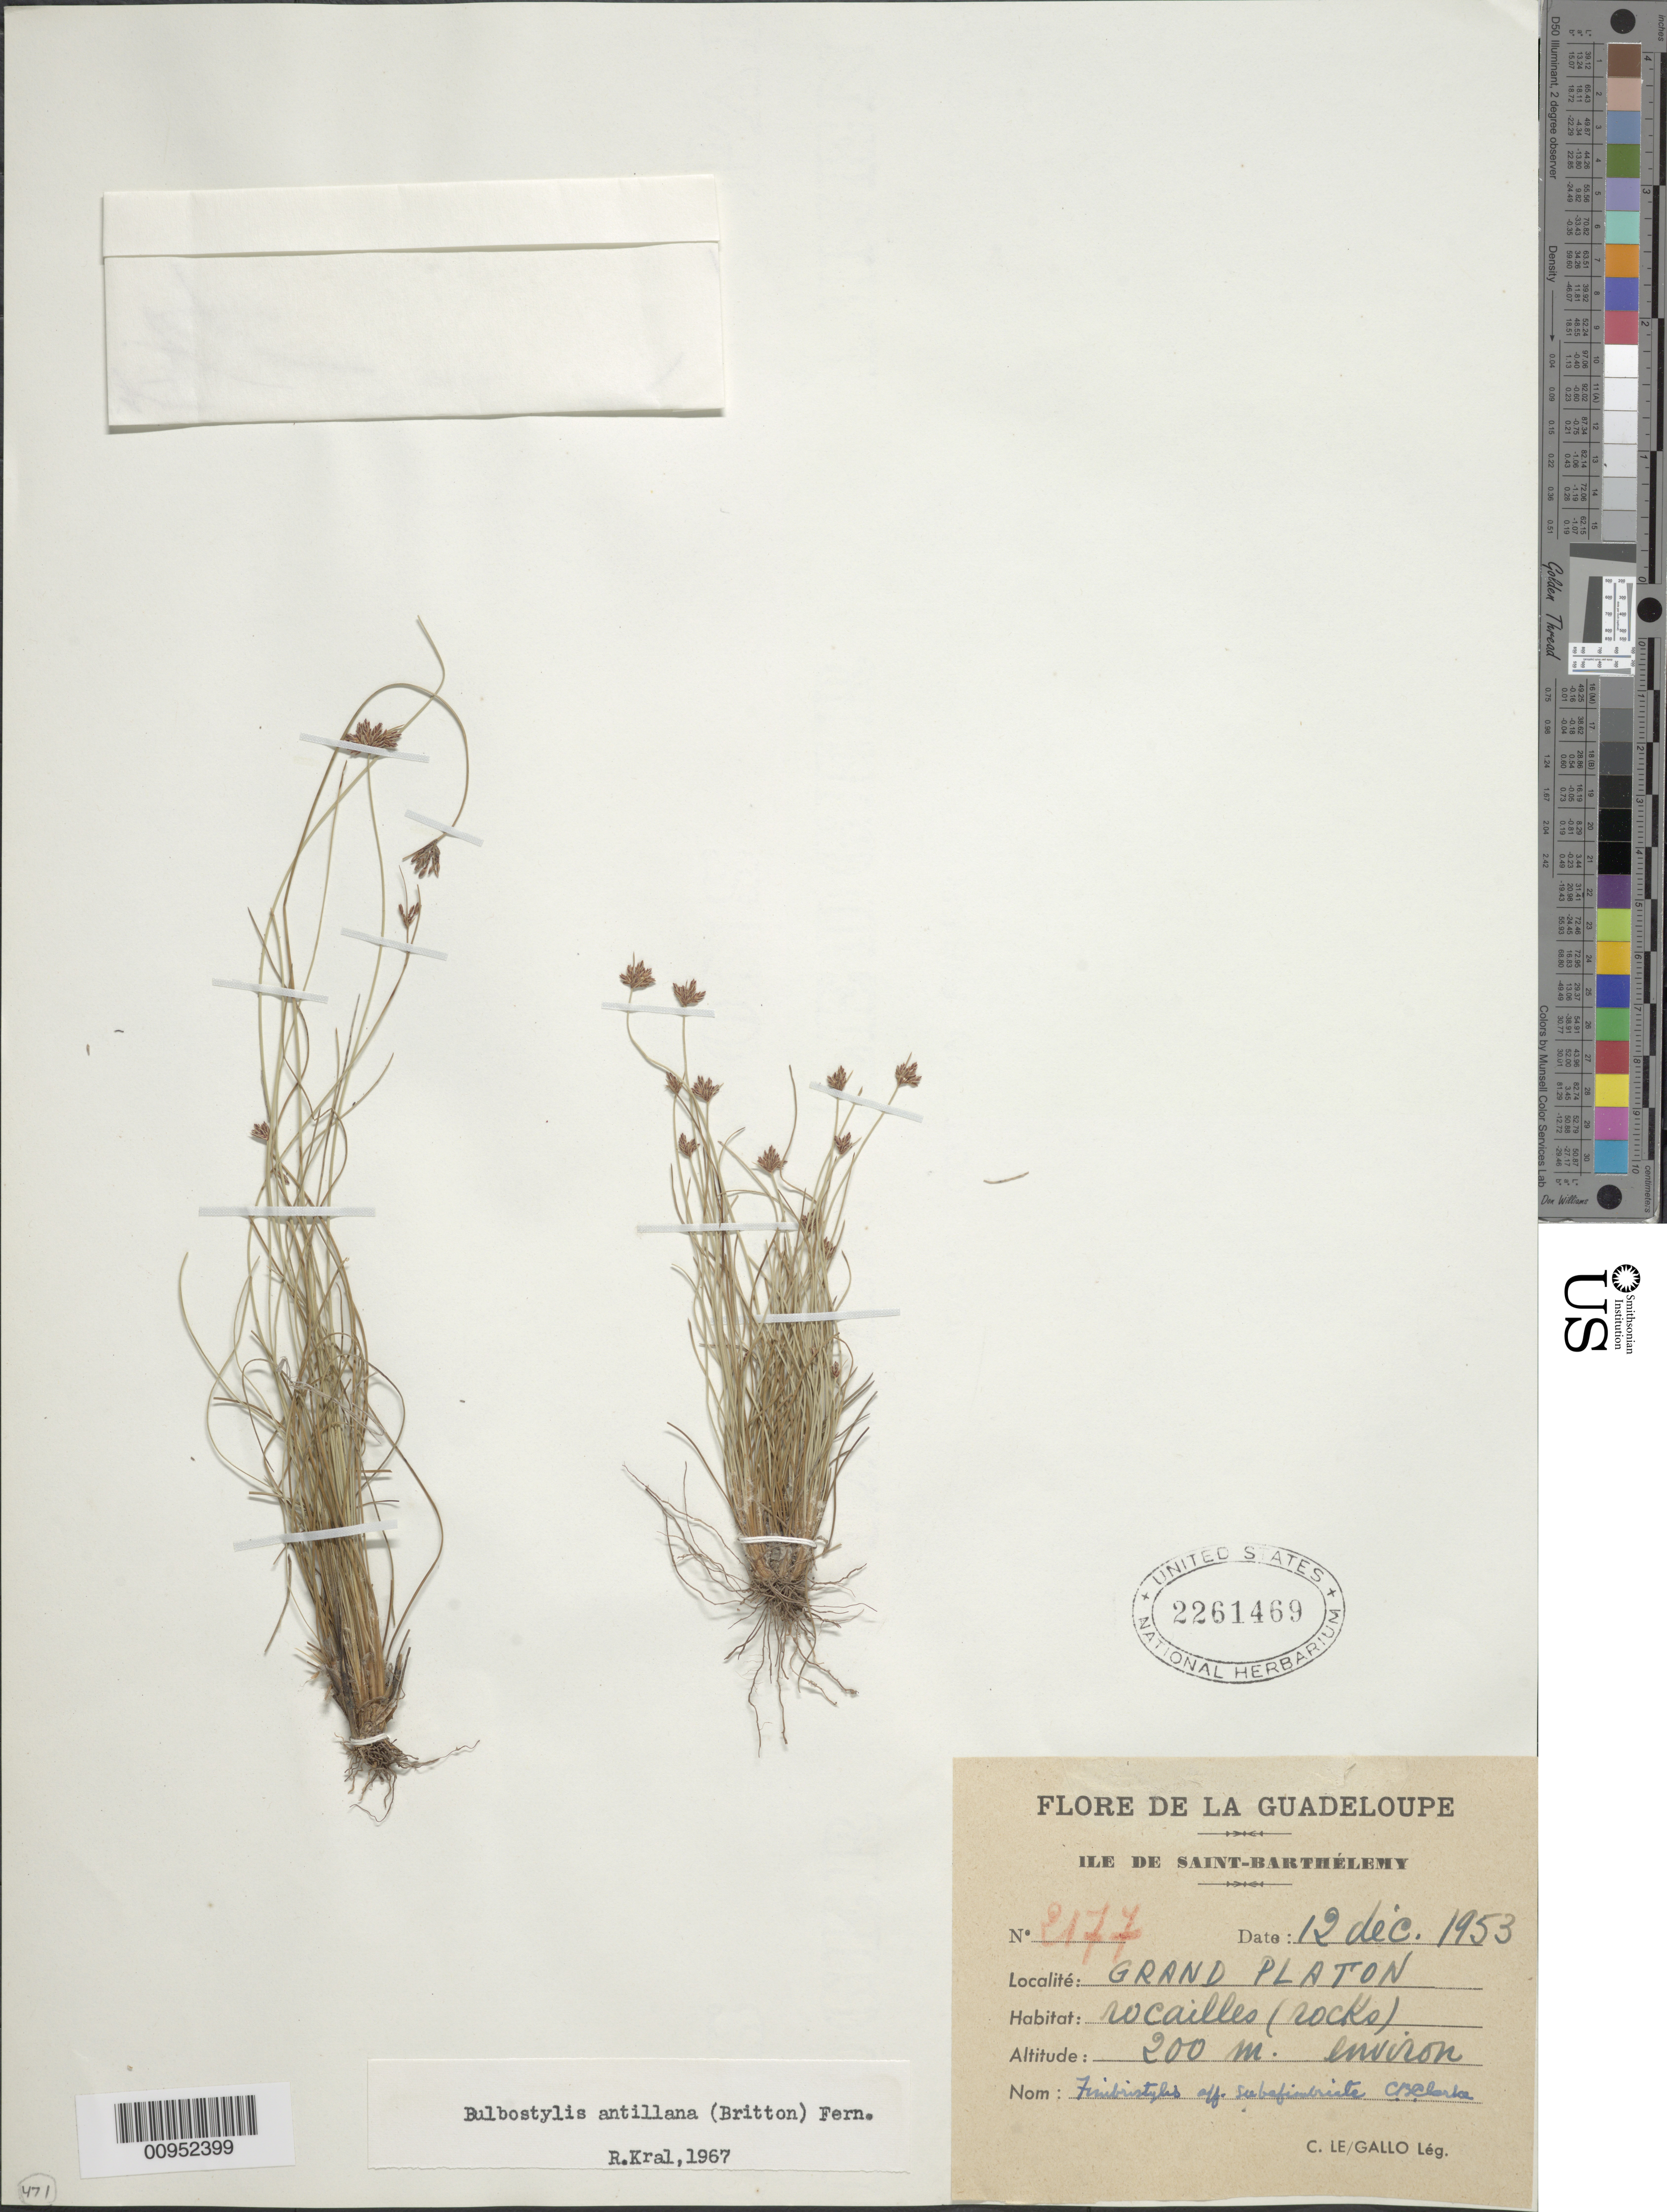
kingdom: Plantae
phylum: Tracheophyta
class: Liliopsida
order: Poales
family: Cyperaceae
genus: Bulbostylis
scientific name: Bulbostylis antillana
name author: (Britton) Fernald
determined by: Kral, Robert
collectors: C. Le Gallo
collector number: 2177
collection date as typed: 12 Dec 1953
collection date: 1953-12-12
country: Saint Barthélemy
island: St. Barthélemy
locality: Grand Platon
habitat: Rocailles (rocks)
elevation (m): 200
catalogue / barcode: US 2261469